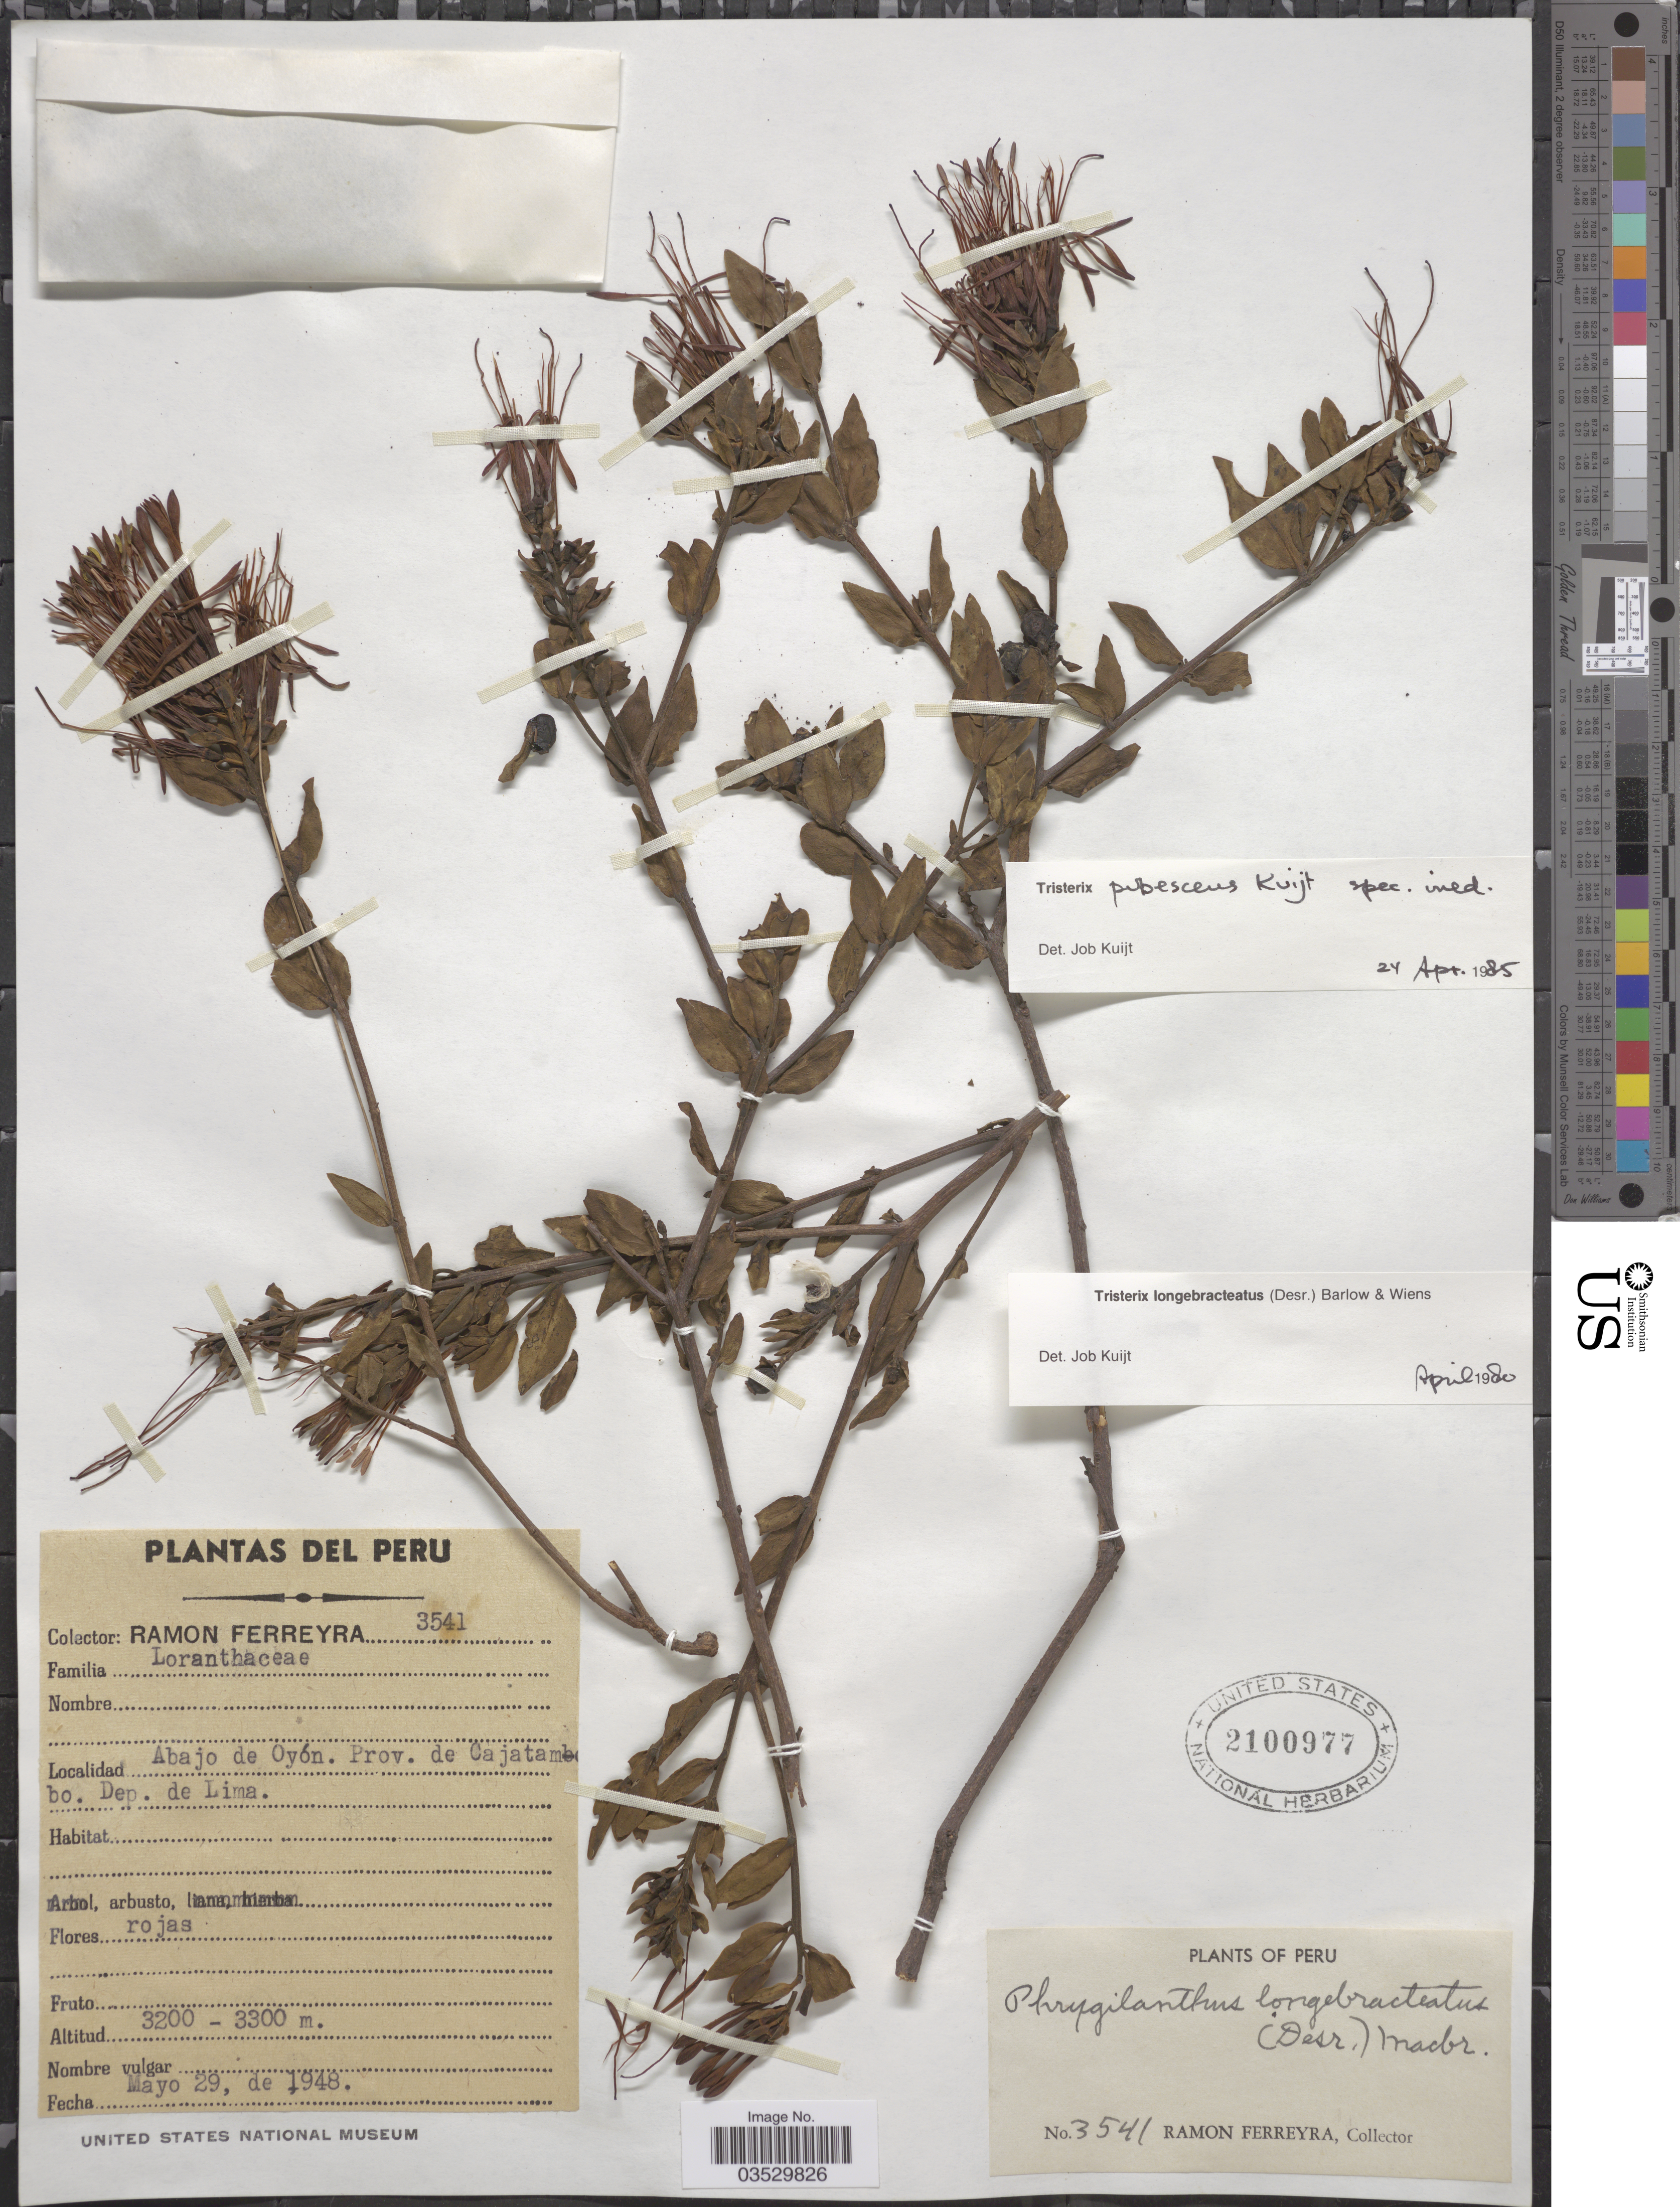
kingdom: Plantae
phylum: Tracheophyta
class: Magnoliopsida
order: Santalales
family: Loranthaceae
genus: Tristerix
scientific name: Tristerix pubescens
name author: Kuijt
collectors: R. A. Ferreyra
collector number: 3541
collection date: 1948-05-29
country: Peru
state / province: Lima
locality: Abajo de Oyón. Prov. de Cajatambo. Dep. de Lima.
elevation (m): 3200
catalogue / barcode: US 2100977